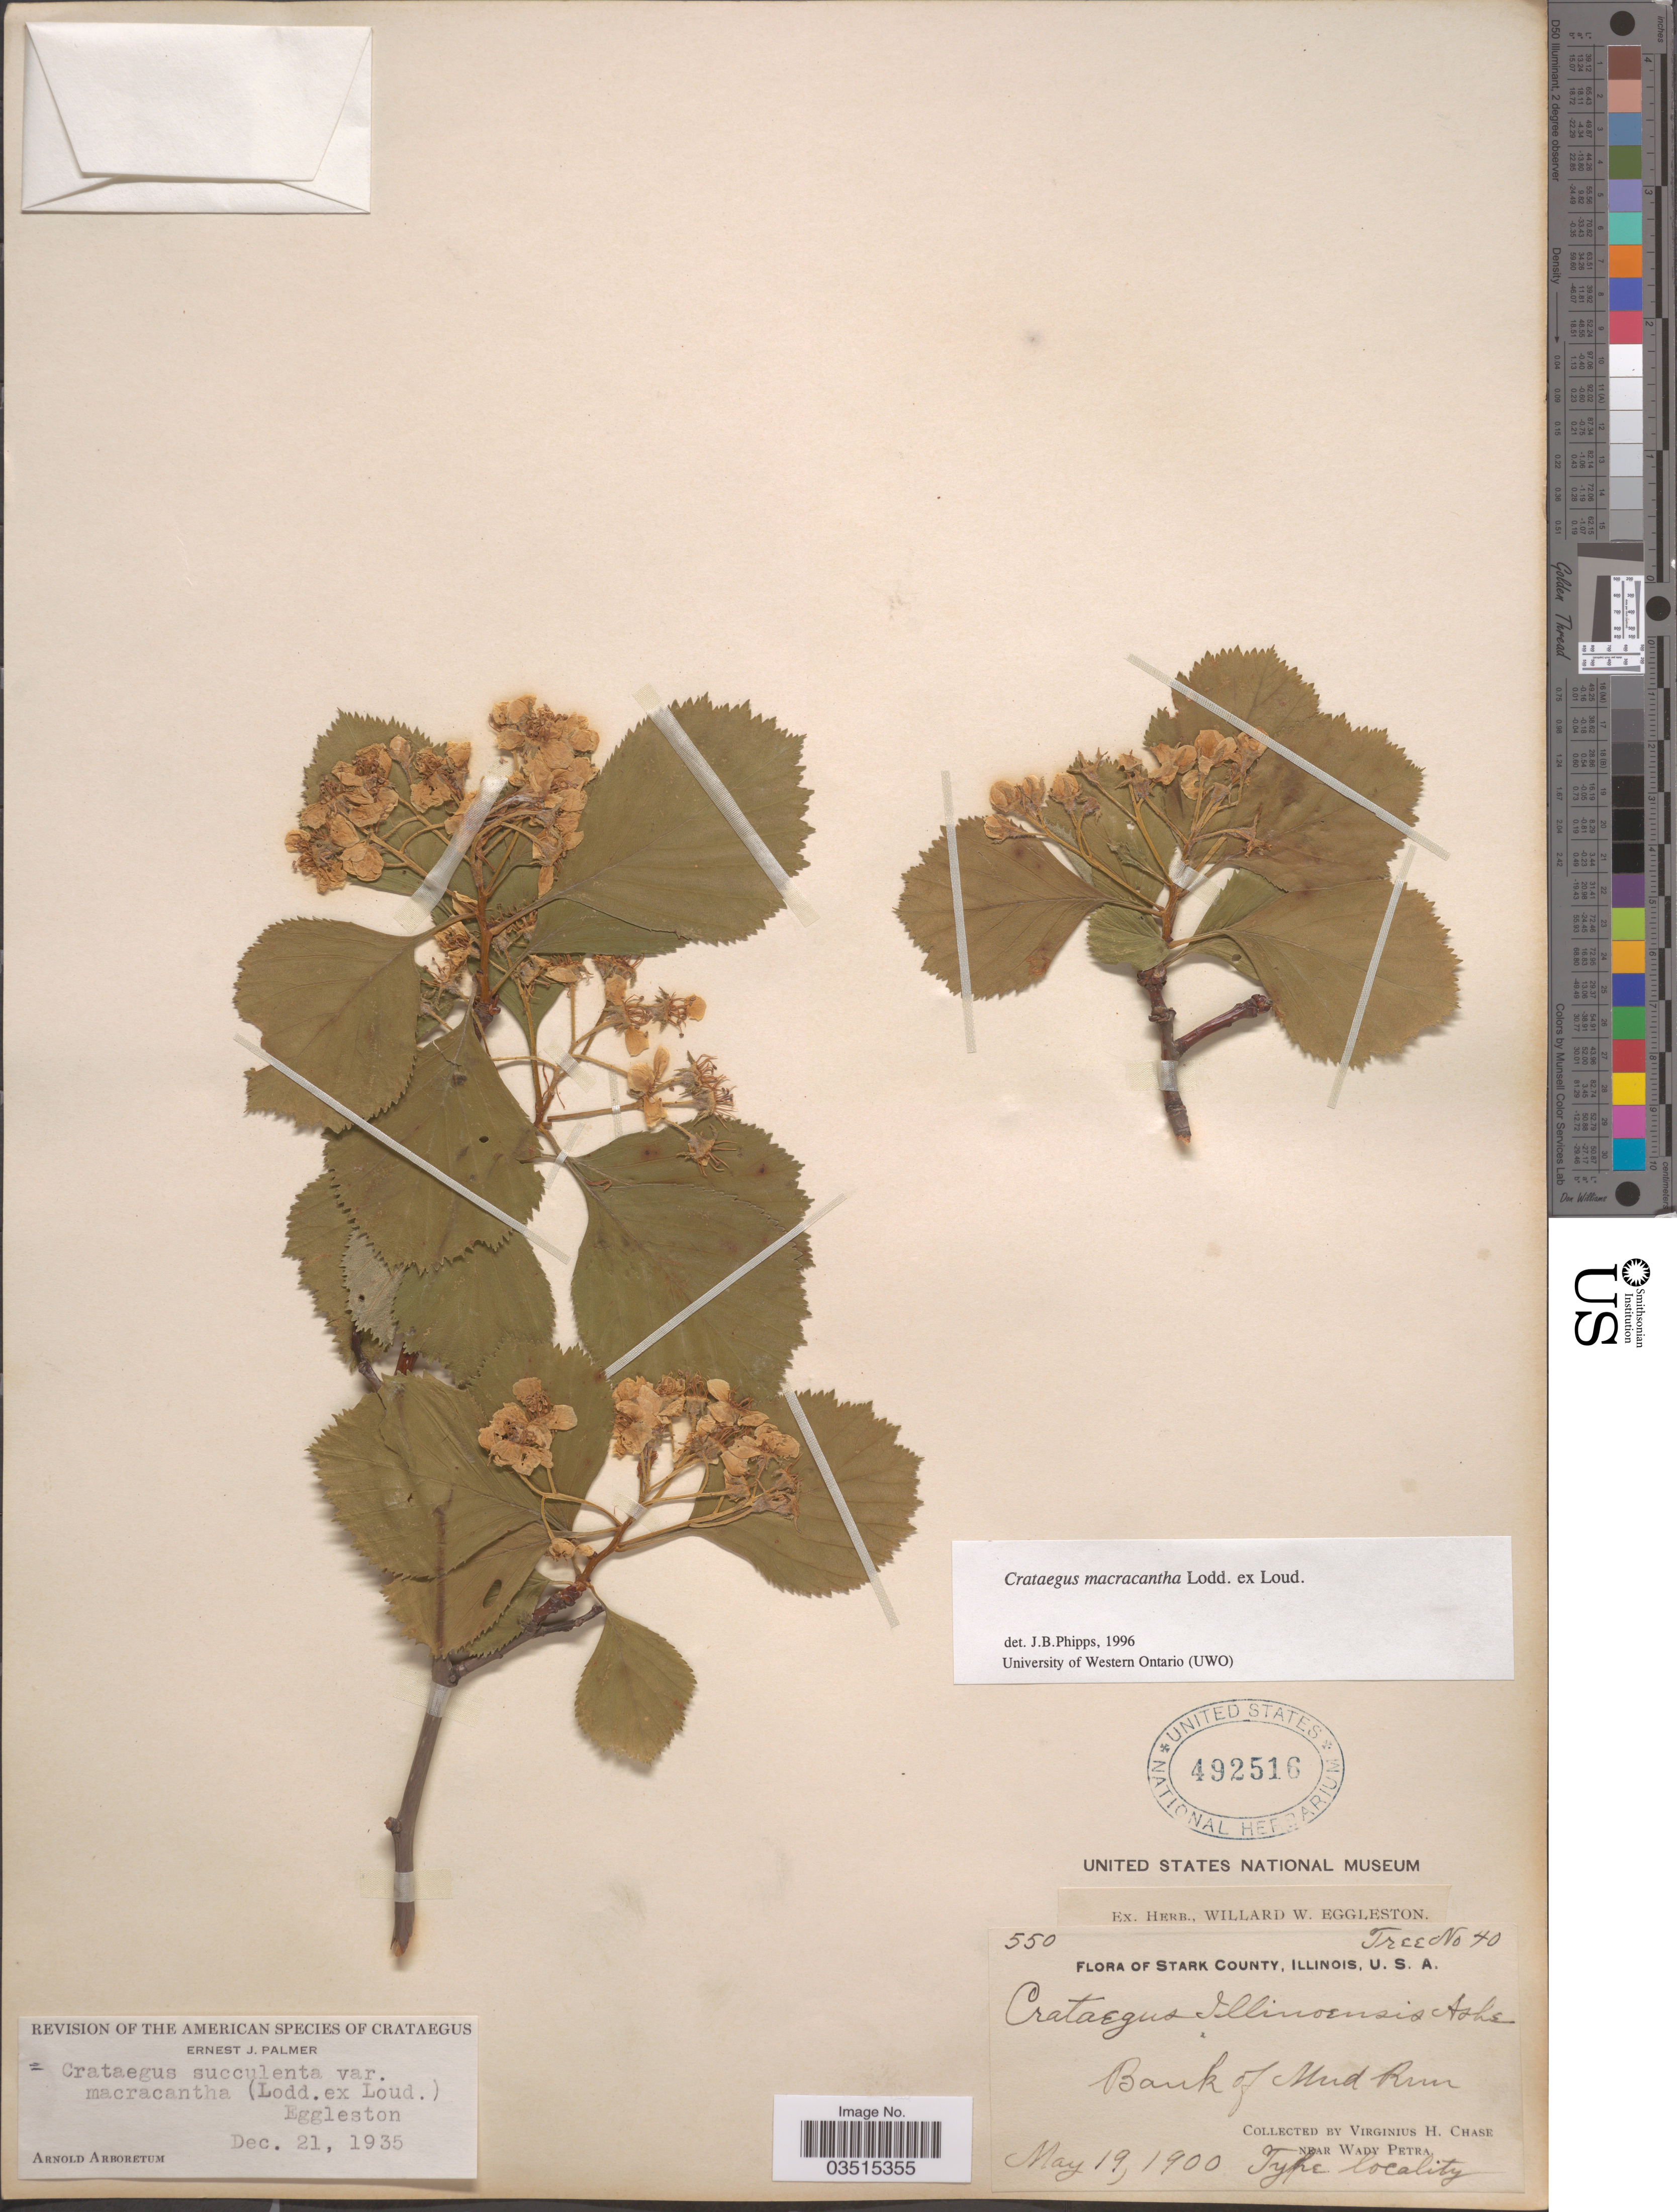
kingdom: Plantae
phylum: Tracheophyta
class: Magnoliopsida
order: Rosales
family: Rosaceae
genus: Crataegus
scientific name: Crataegus macracantha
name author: (Lindl.) Lodd. ex Loudon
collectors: V. H. Chase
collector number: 550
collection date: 1900-05-19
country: United States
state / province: Illinois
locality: Stark County. Bank of Mud Run. Near Wady Petra.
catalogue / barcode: US 492516